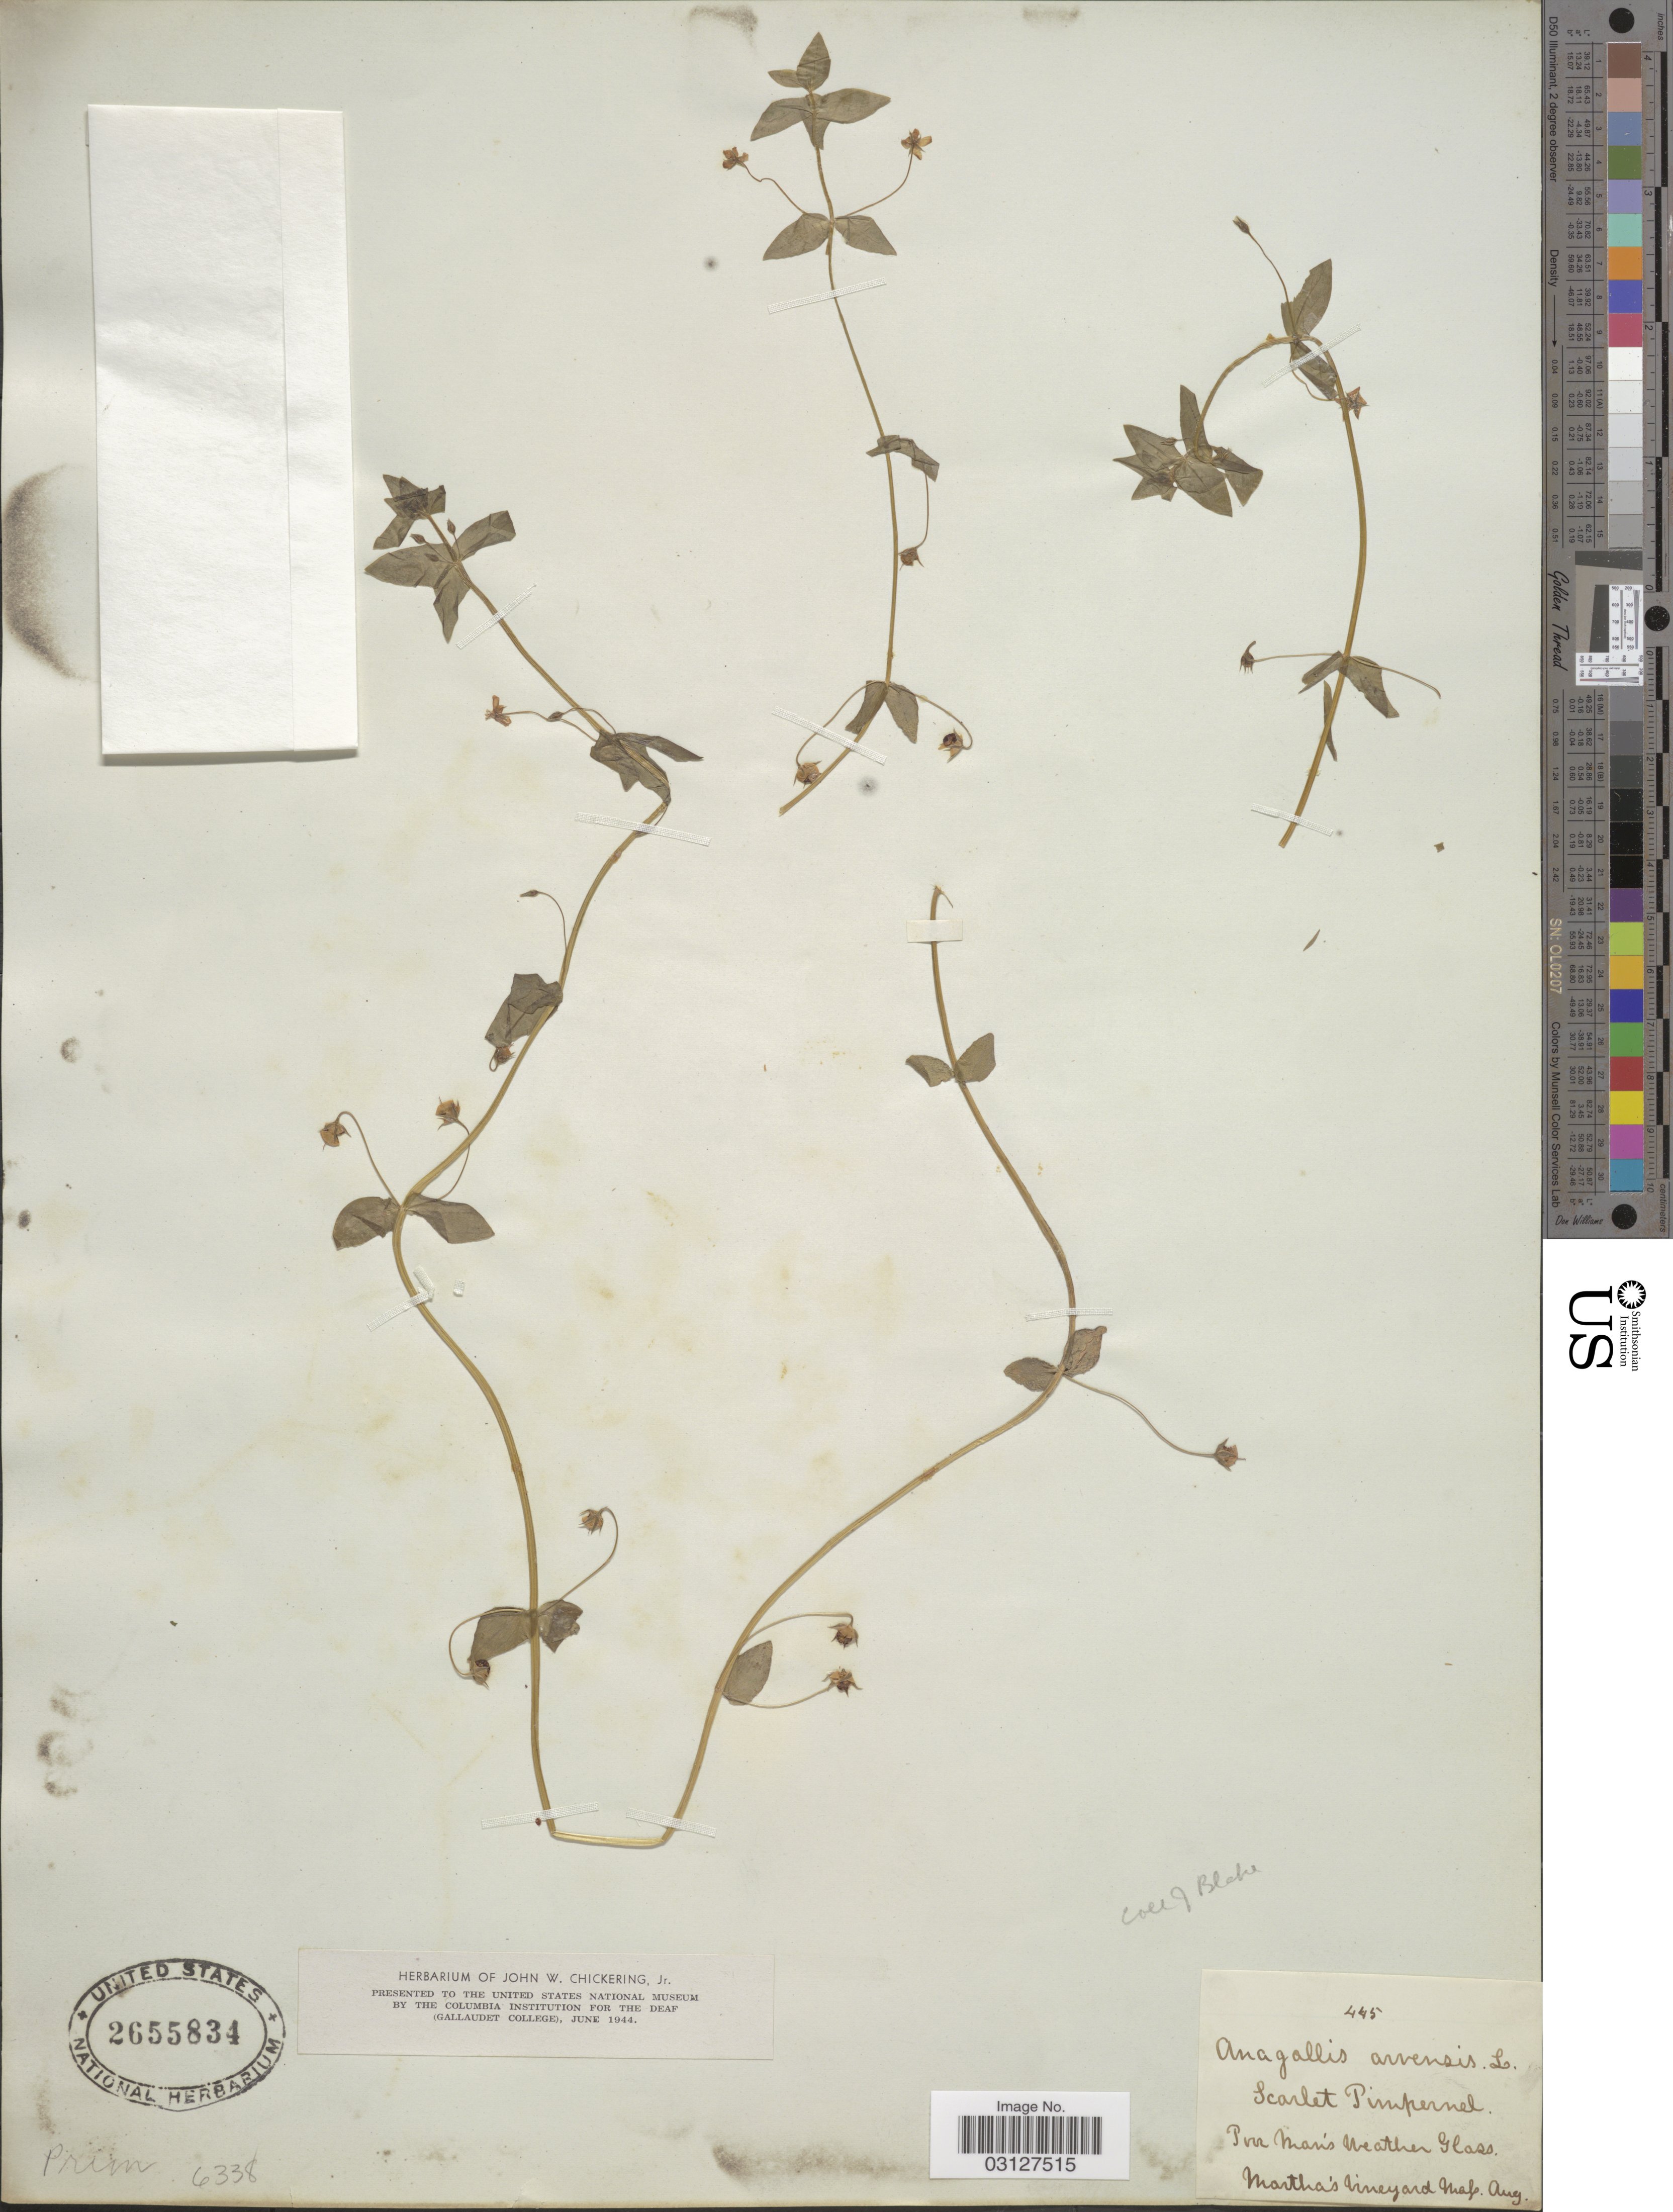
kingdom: Plantae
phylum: Tracheophyta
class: Magnoliopsida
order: Ericales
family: Primulaceae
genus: Anagallis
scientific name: Anagallis arvensis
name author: L.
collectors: J. Blake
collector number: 445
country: United States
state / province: Massachusetts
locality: Poor Man's Weather Glass. Martha's Vineyard Map.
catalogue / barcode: US 2655834